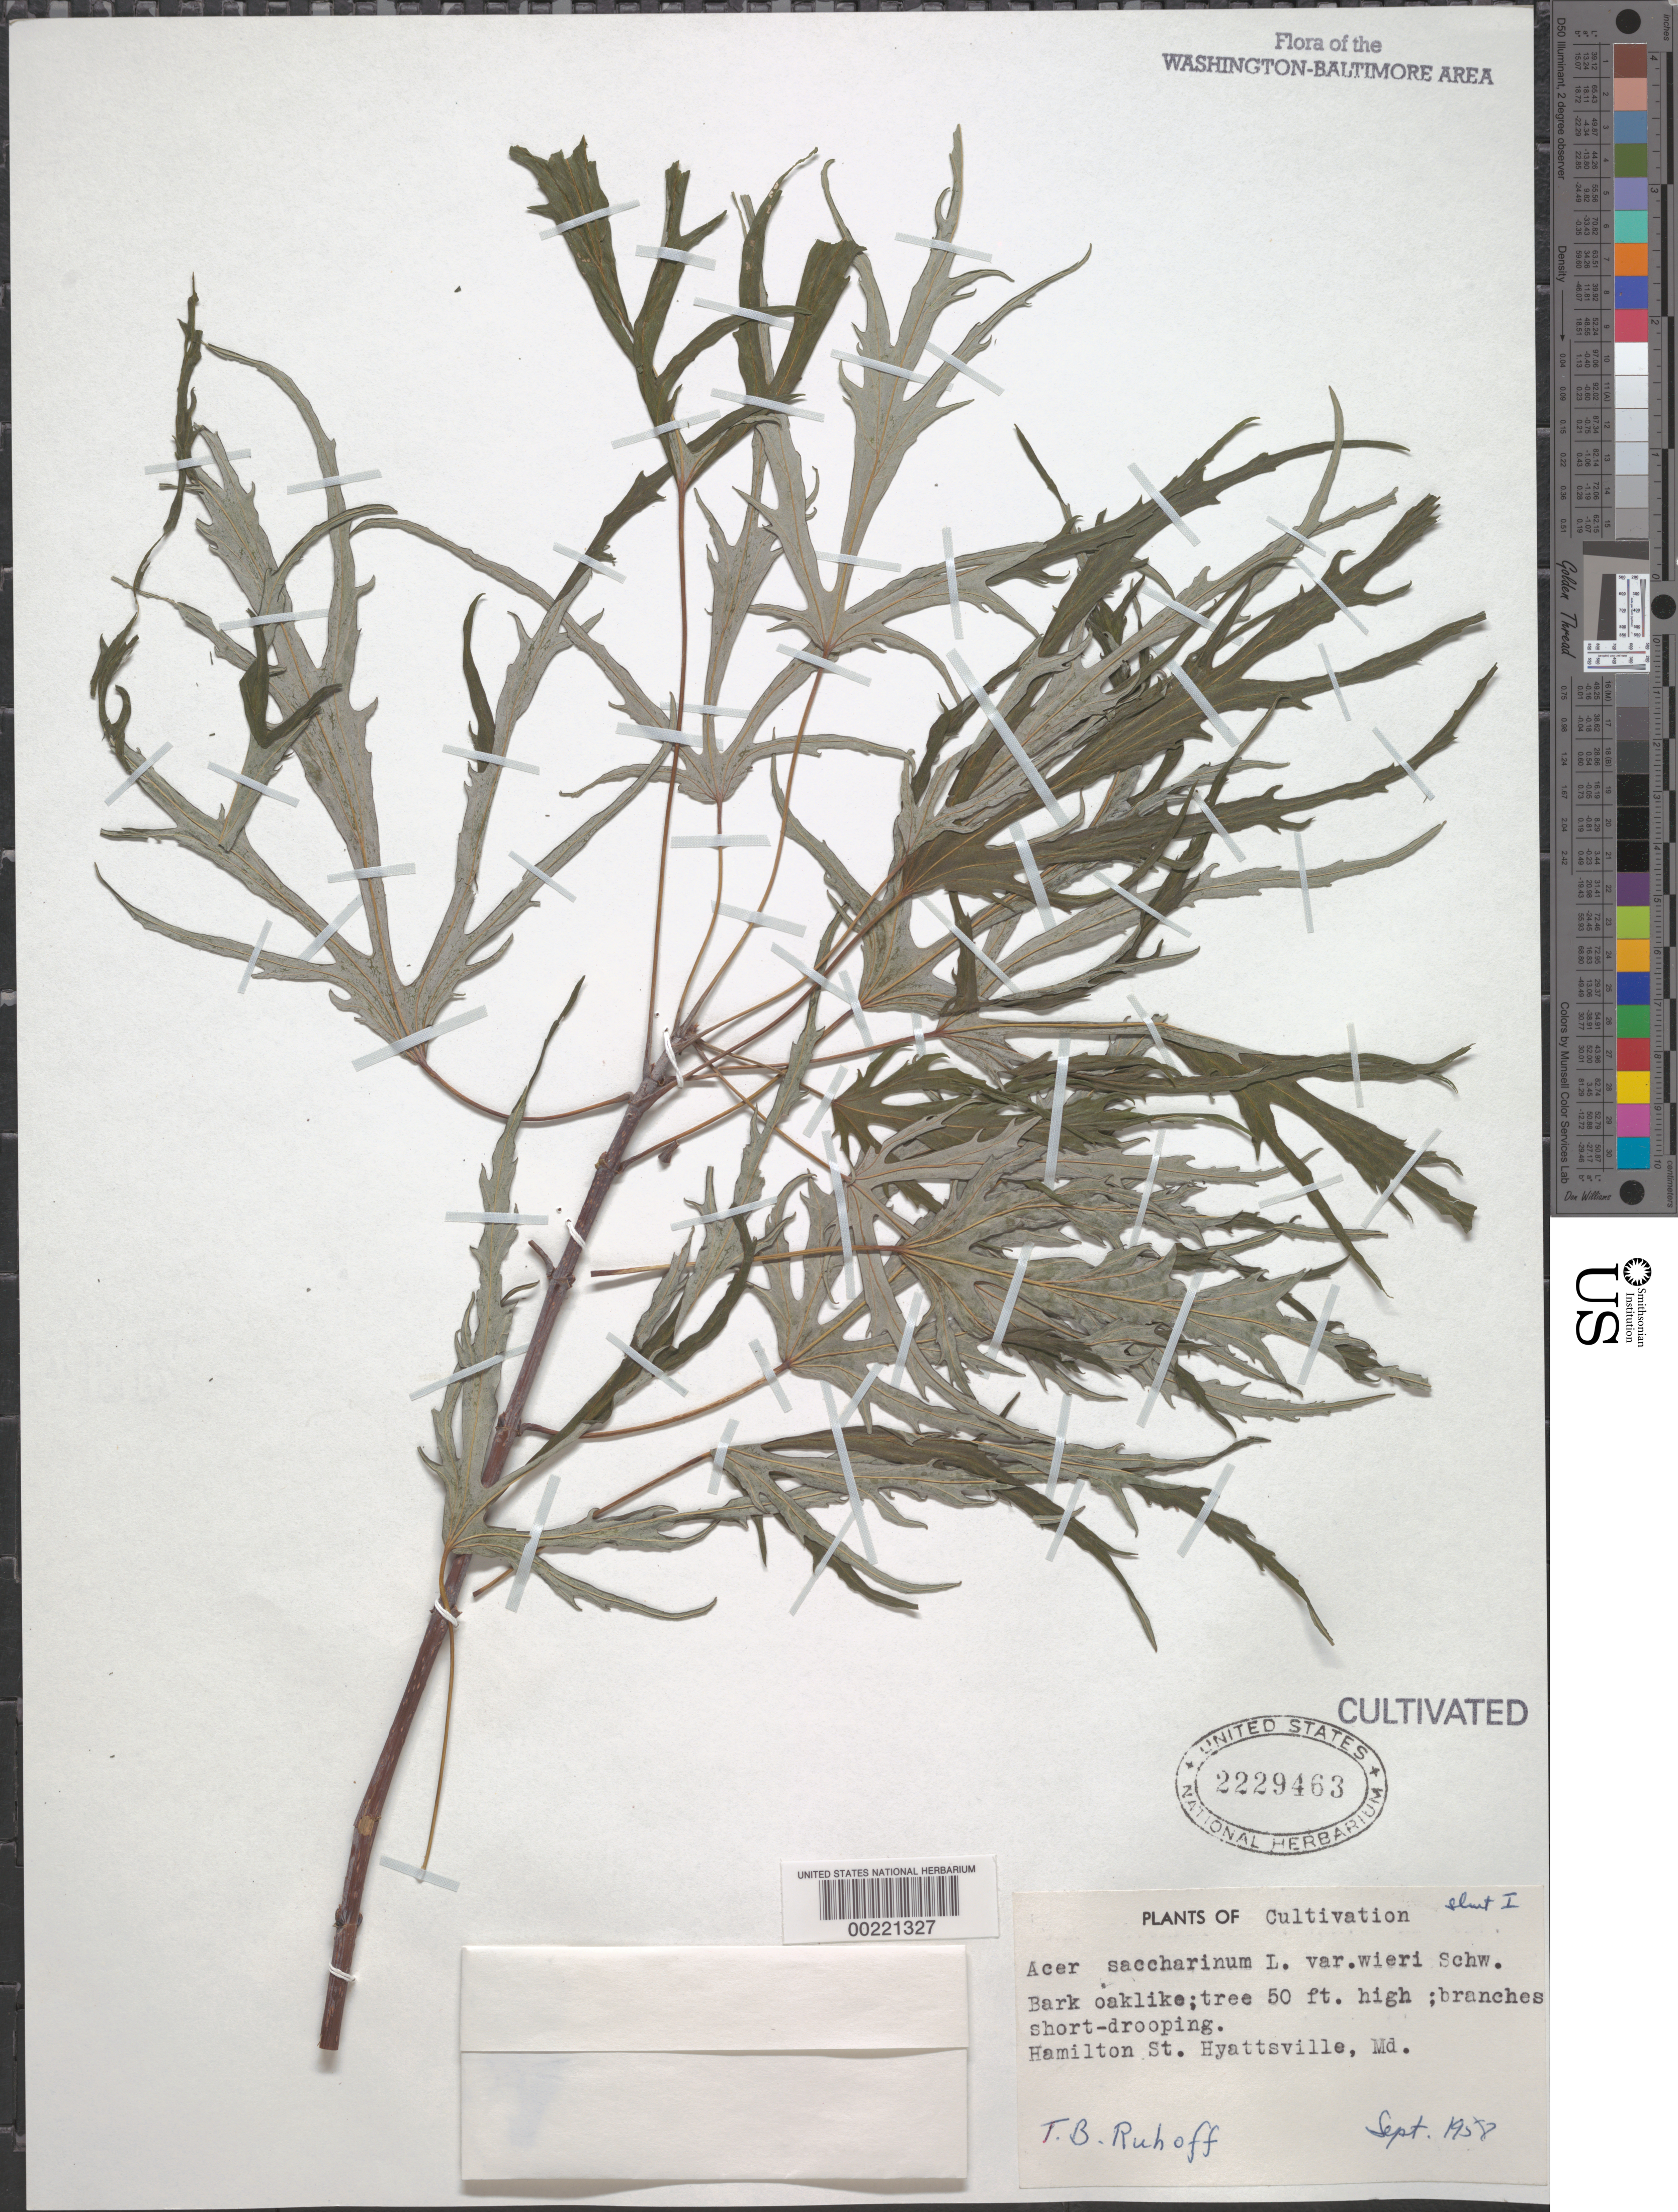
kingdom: Plantae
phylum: Tracheophyta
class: Magnoliopsida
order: Sapindales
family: Sapindaceae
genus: Acer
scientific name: Acer saccharinum var. wieri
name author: Schiw.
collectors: T. Ruhoff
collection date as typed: Sep 1958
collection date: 1958-09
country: United States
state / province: Maryland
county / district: Prince George's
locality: Hyattsville, Hamilton St.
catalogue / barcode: US 2229463